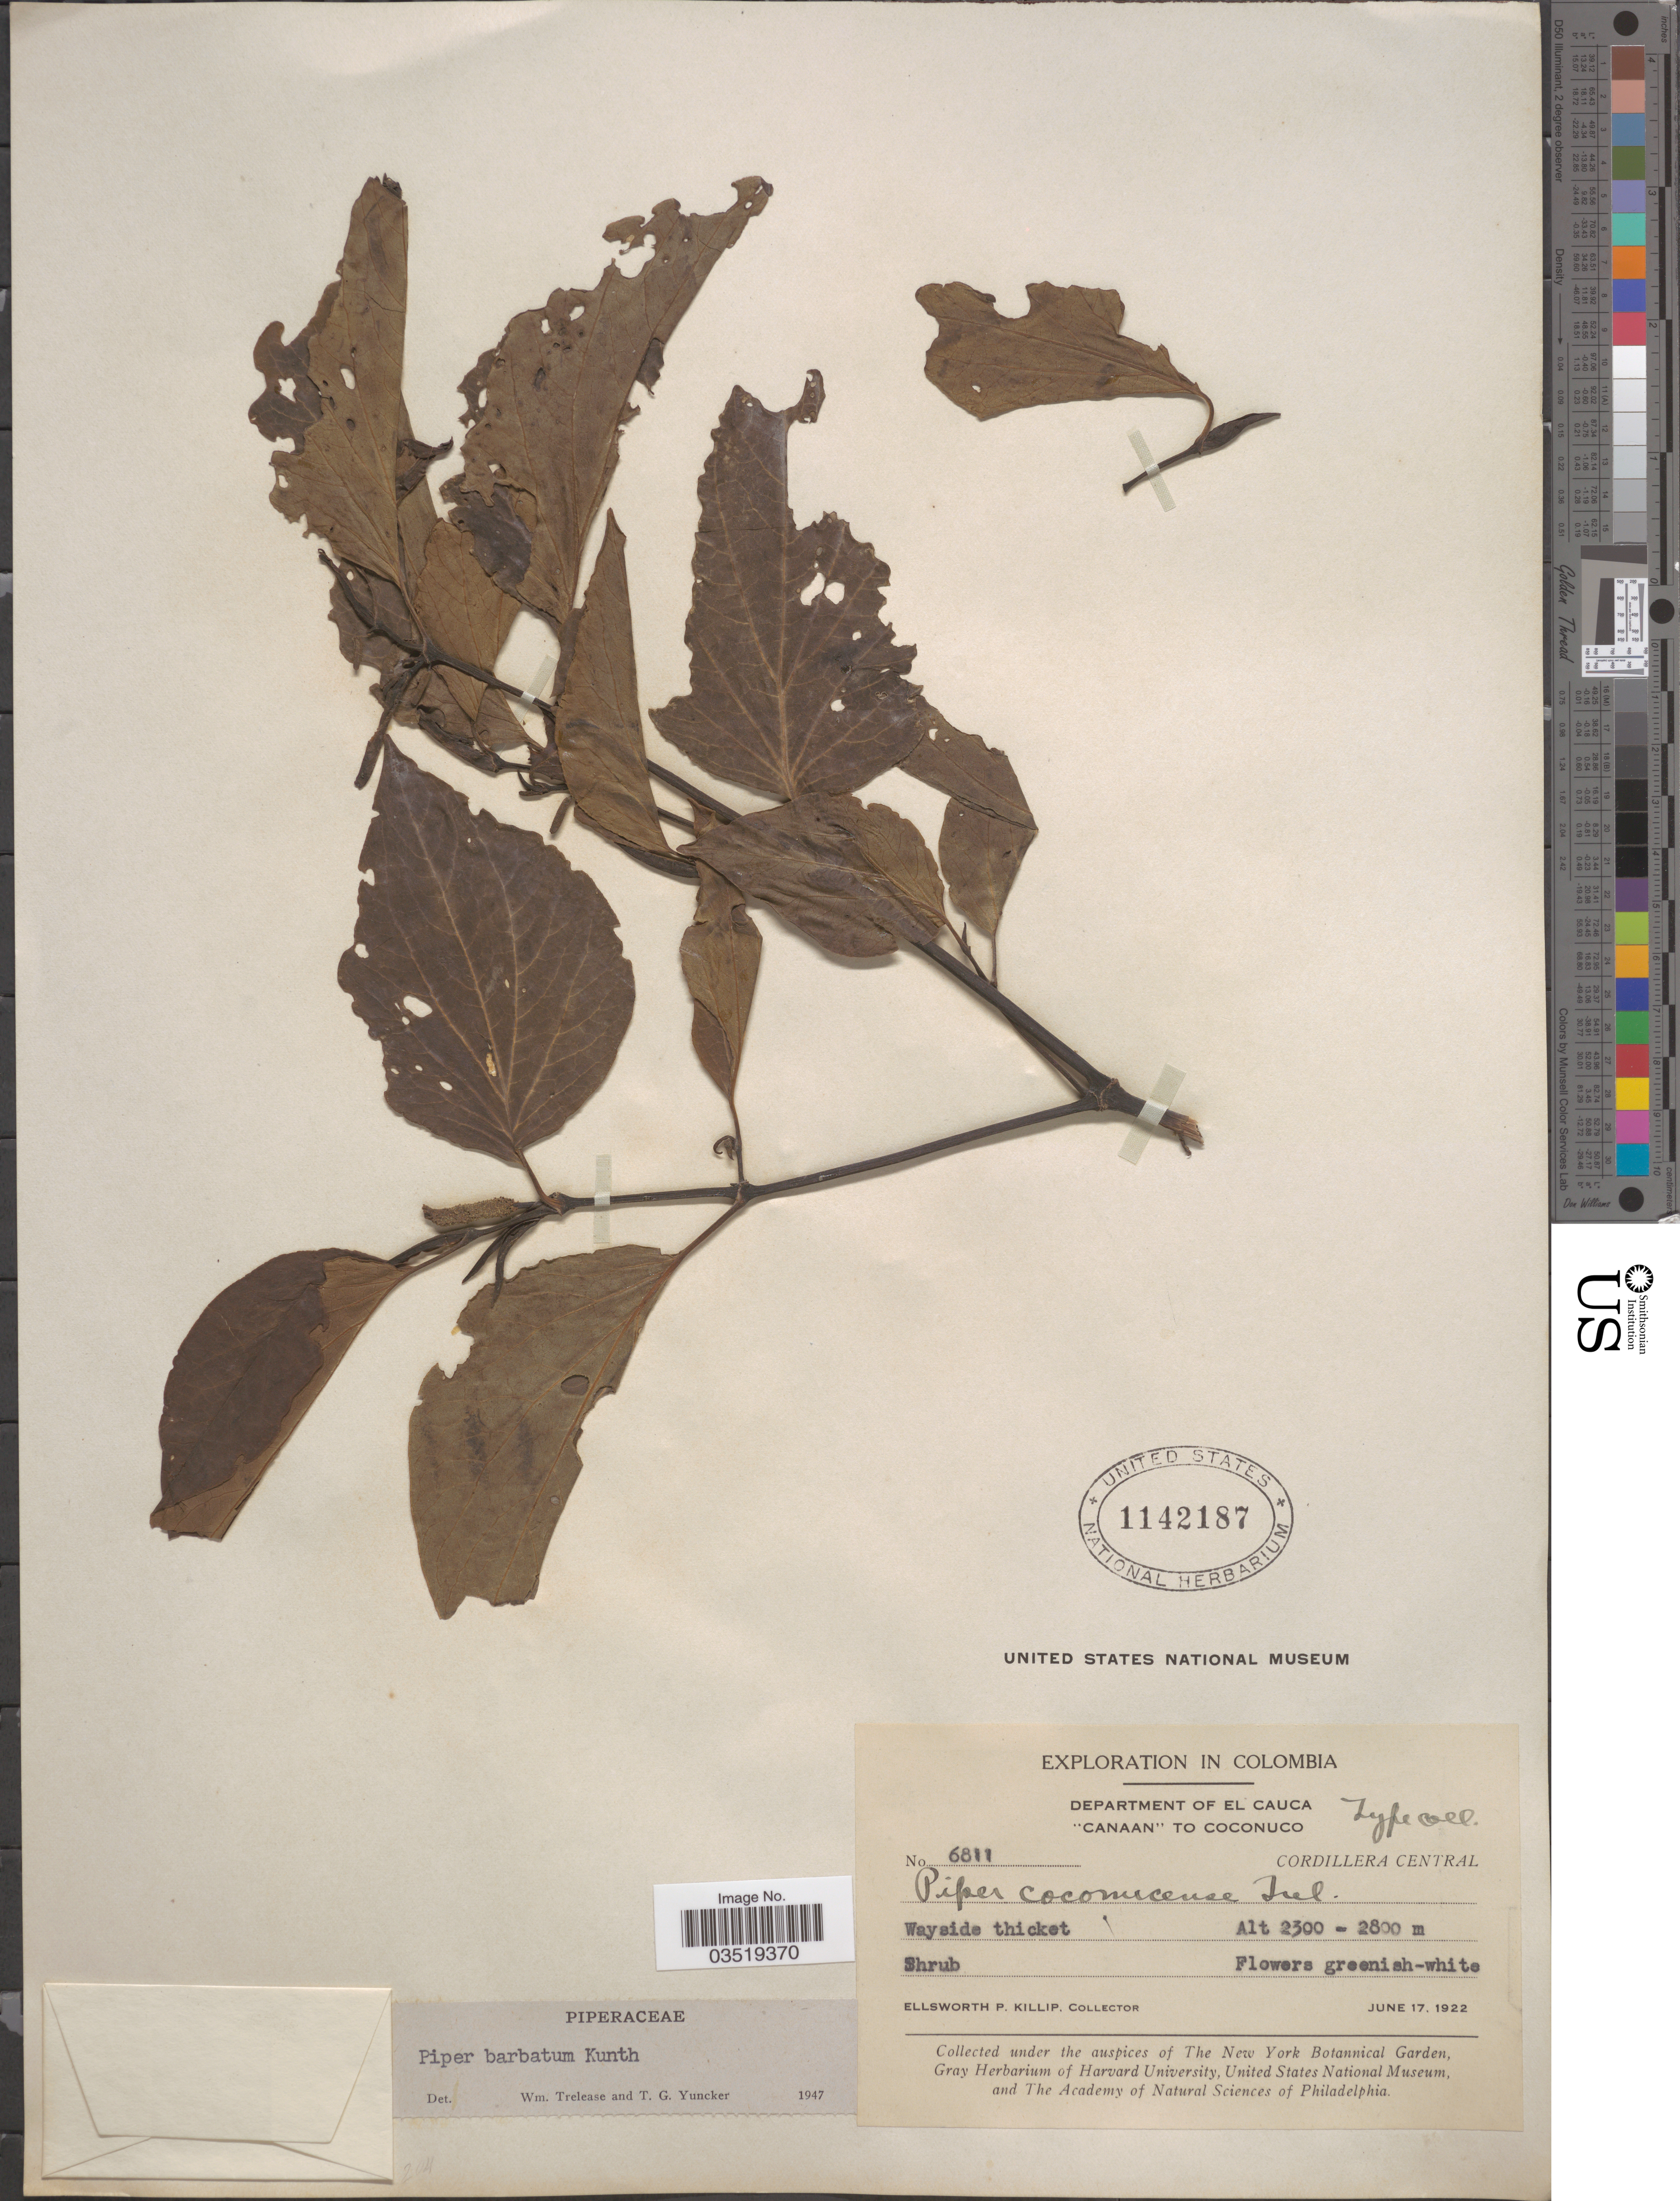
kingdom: Plantae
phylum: Tracheophyta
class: Magnoliopsida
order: Piperales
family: Piperaceae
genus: Piper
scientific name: Piper barbatum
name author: C. DC.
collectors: E. P. Killip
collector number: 6811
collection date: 1922-06-17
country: Colombia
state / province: Cauca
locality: Department of El Cauca. 'Canaan' to Coconuco. Cordillera Central.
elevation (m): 2300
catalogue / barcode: US 1142187